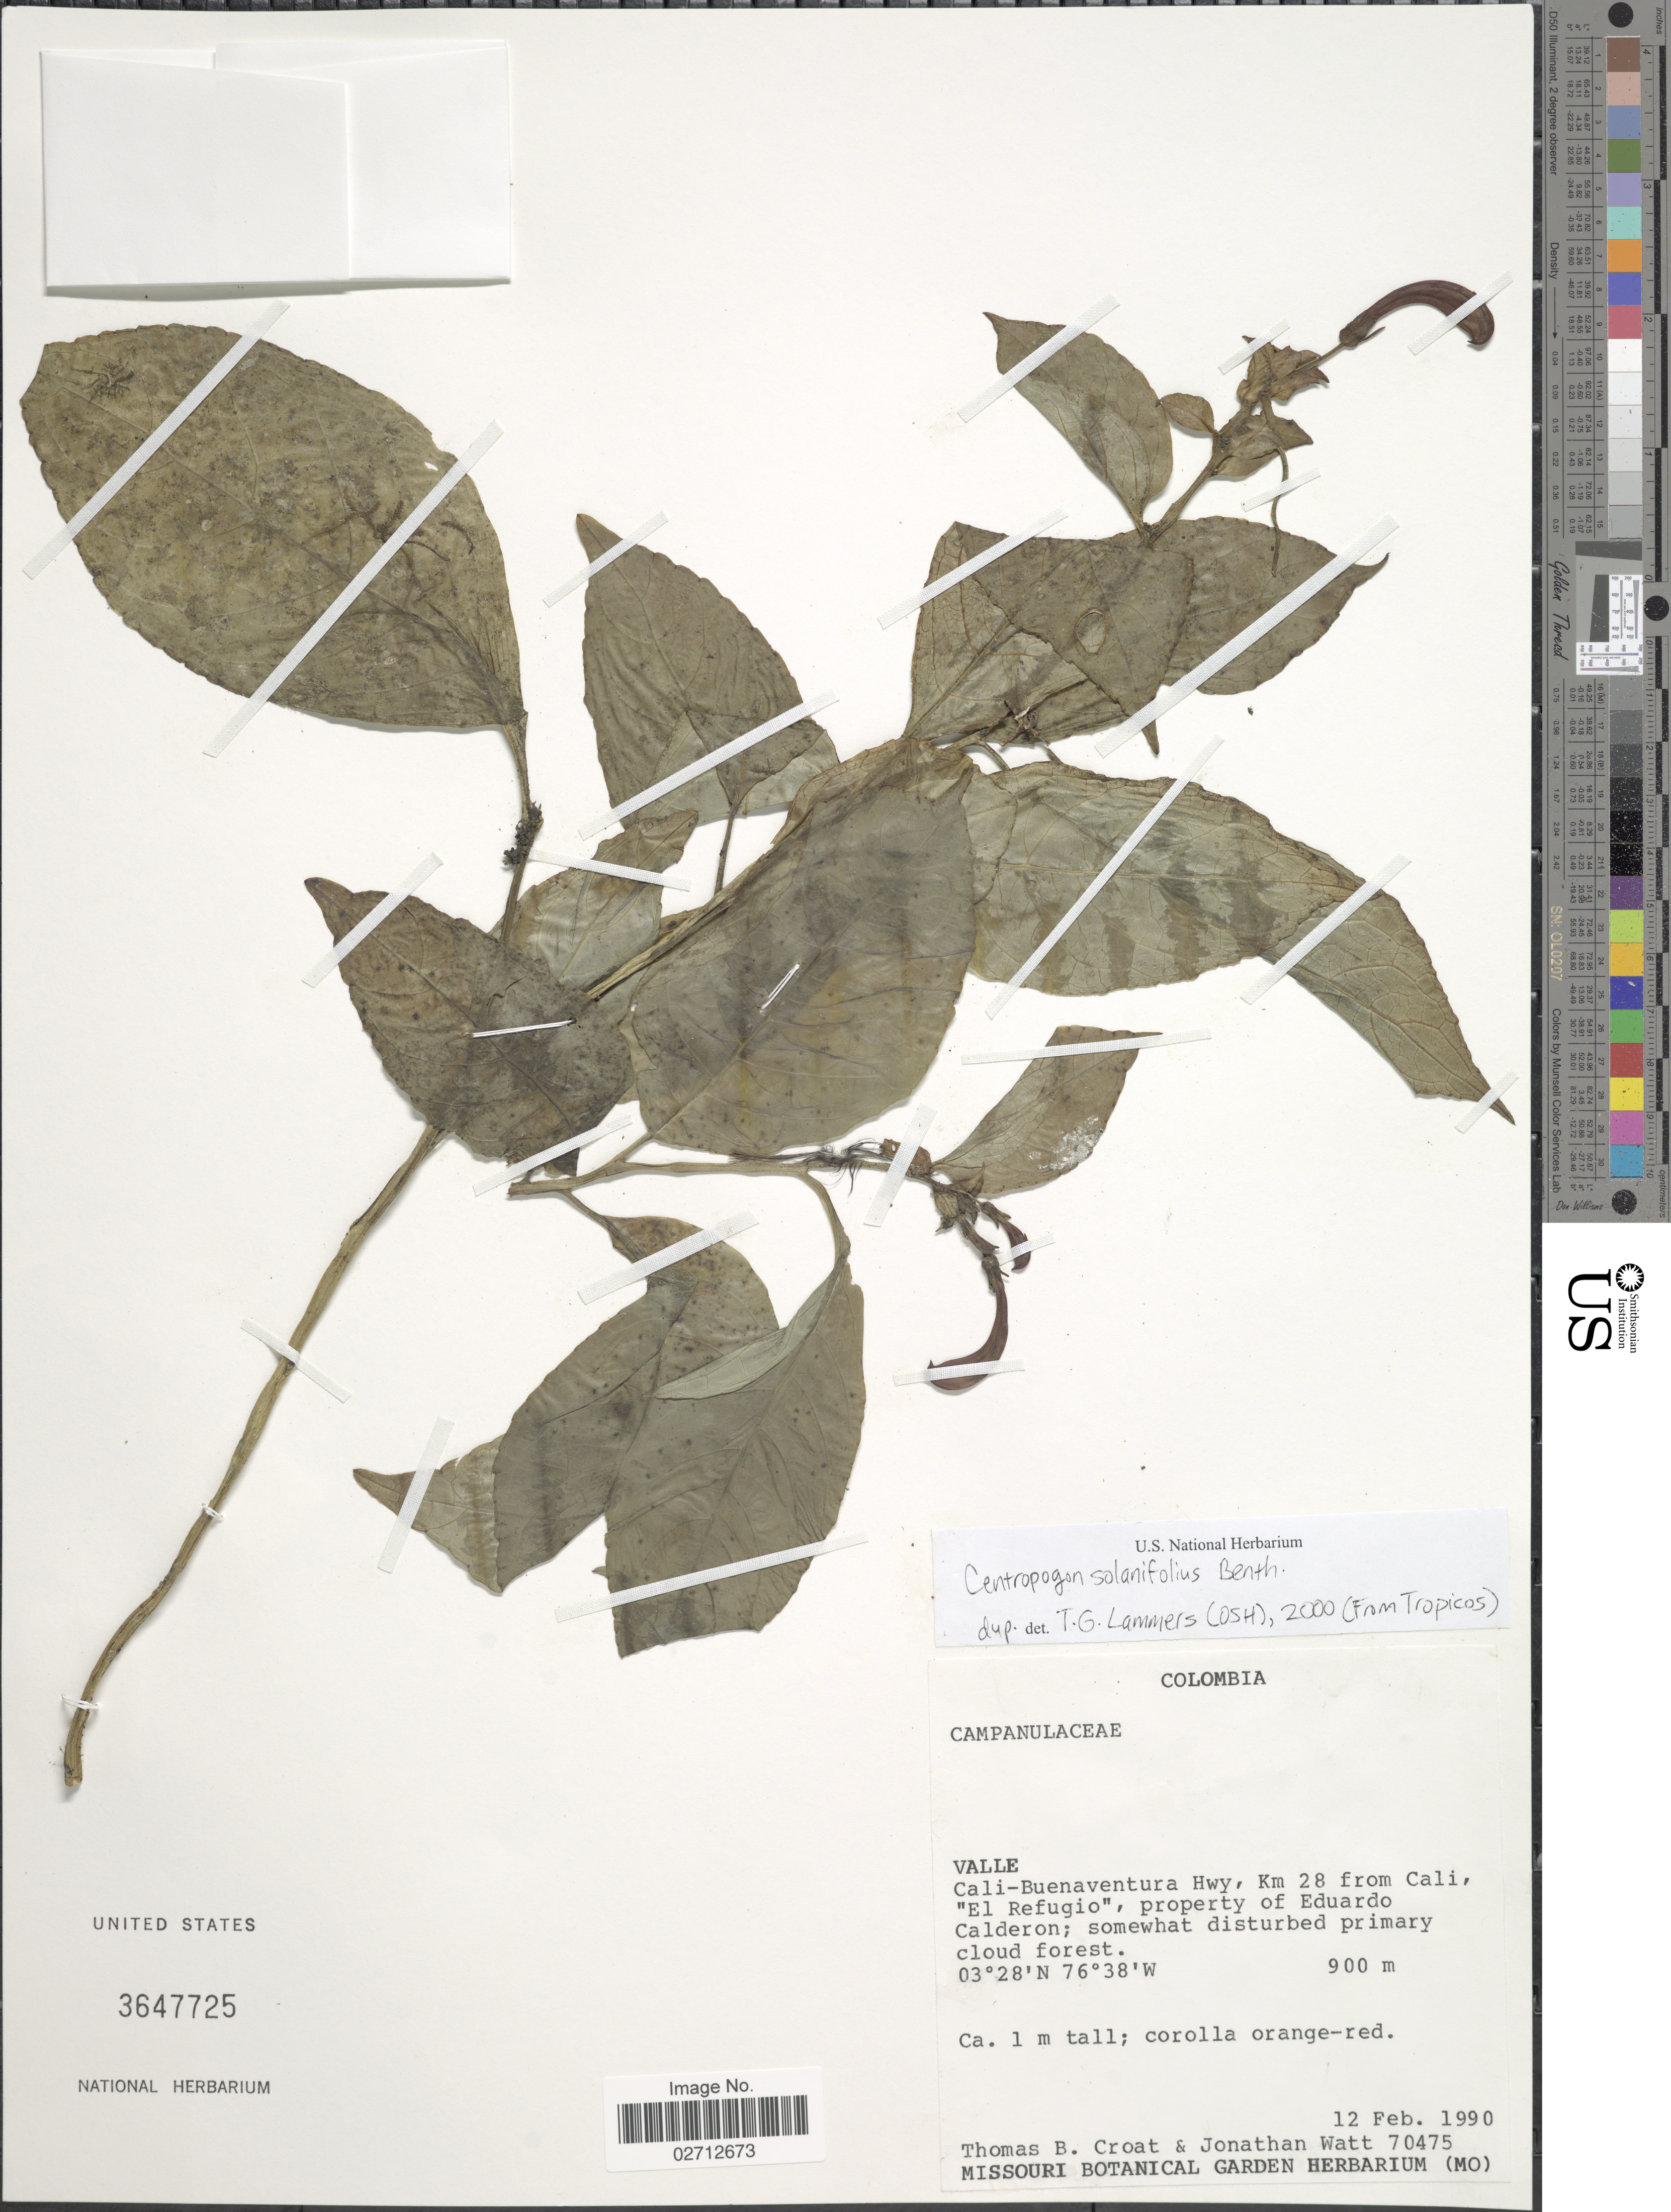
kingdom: Plantae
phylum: Tracheophyta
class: Magnoliopsida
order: Asterales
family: Campanulaceae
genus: Centropogon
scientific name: Centropogon solanifolius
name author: Benth.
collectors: T. B. Croat & J. Watt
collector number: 70475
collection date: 1990-02-12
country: Colombia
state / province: Valle del Cauca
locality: Valle, Cali-Buenaventura Hwy, Km 28 from Cali, El Refugio, property of Eduardo Calderon; somewhat disturbed primary cloud forest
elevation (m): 900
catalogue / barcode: US 3647725